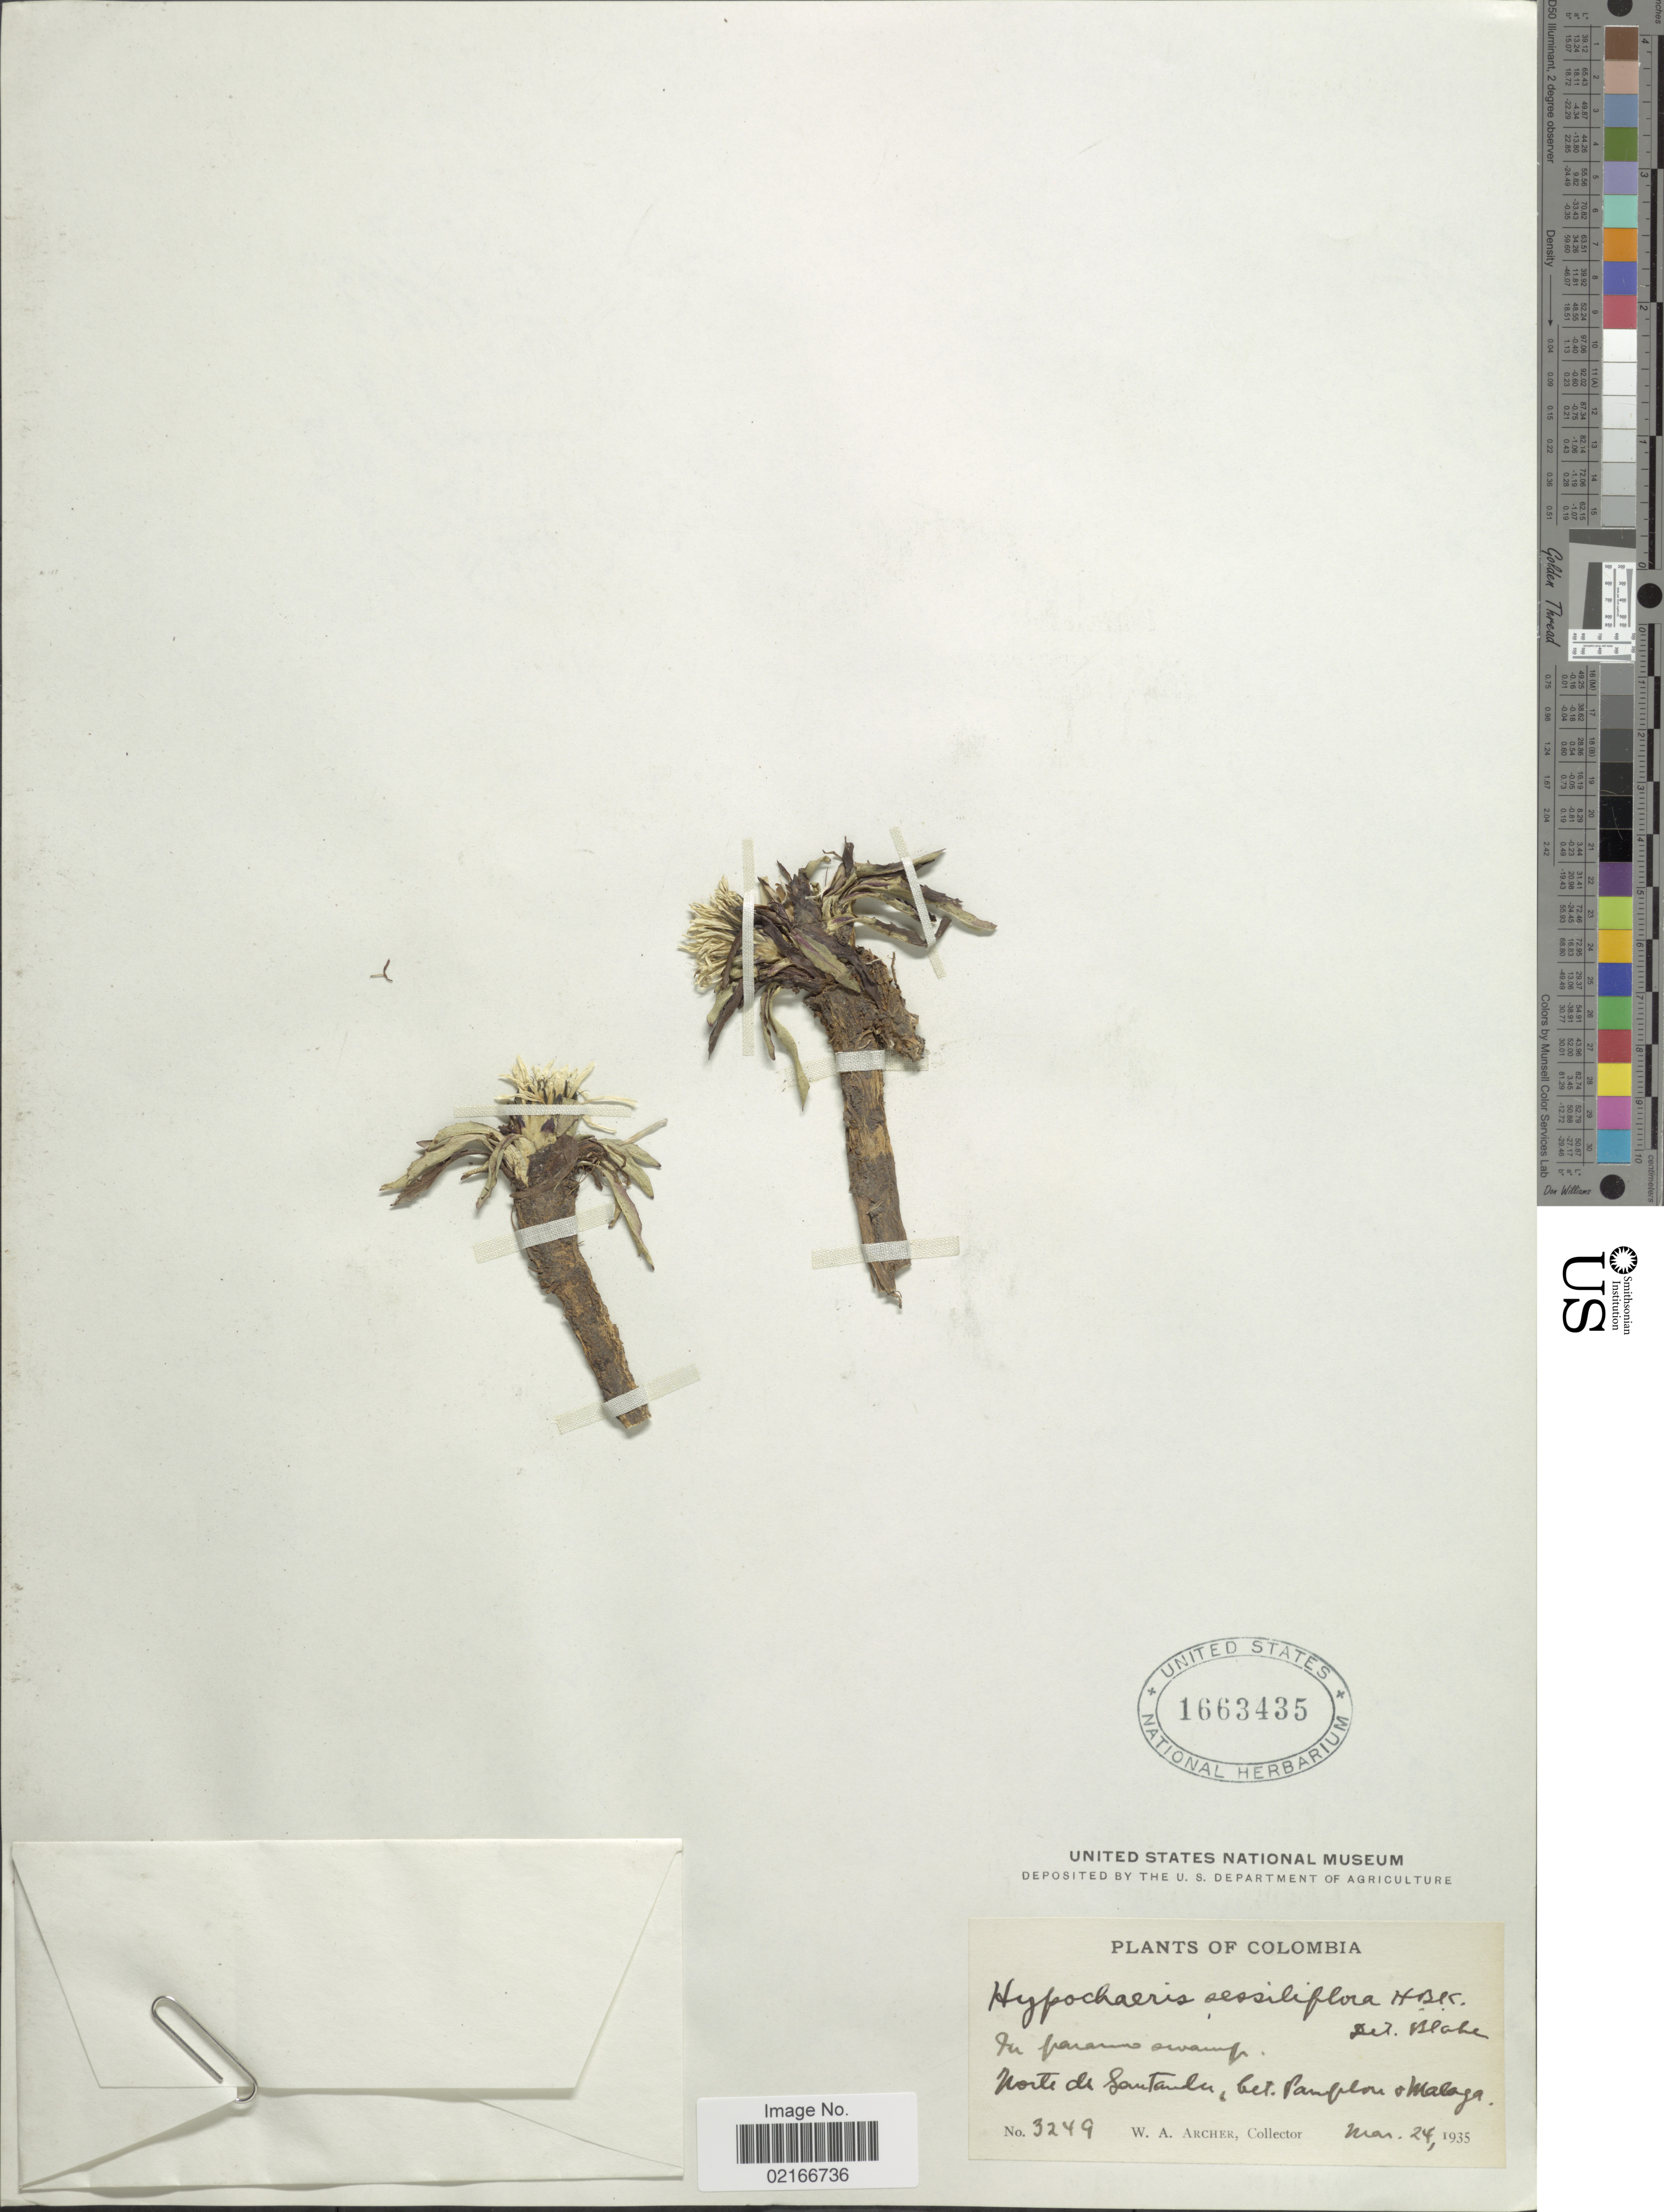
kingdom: Plantae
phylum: Tracheophyta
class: Magnoliopsida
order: Asterales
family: Asteraceae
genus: Hypochaeris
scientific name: Hypochaeris sessiflora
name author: Kunth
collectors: W. A. Archer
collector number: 3249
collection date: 1935-03-24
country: Colombia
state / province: Norte de Santander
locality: Bet. Pamplona & Malaga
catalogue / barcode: US 1663435